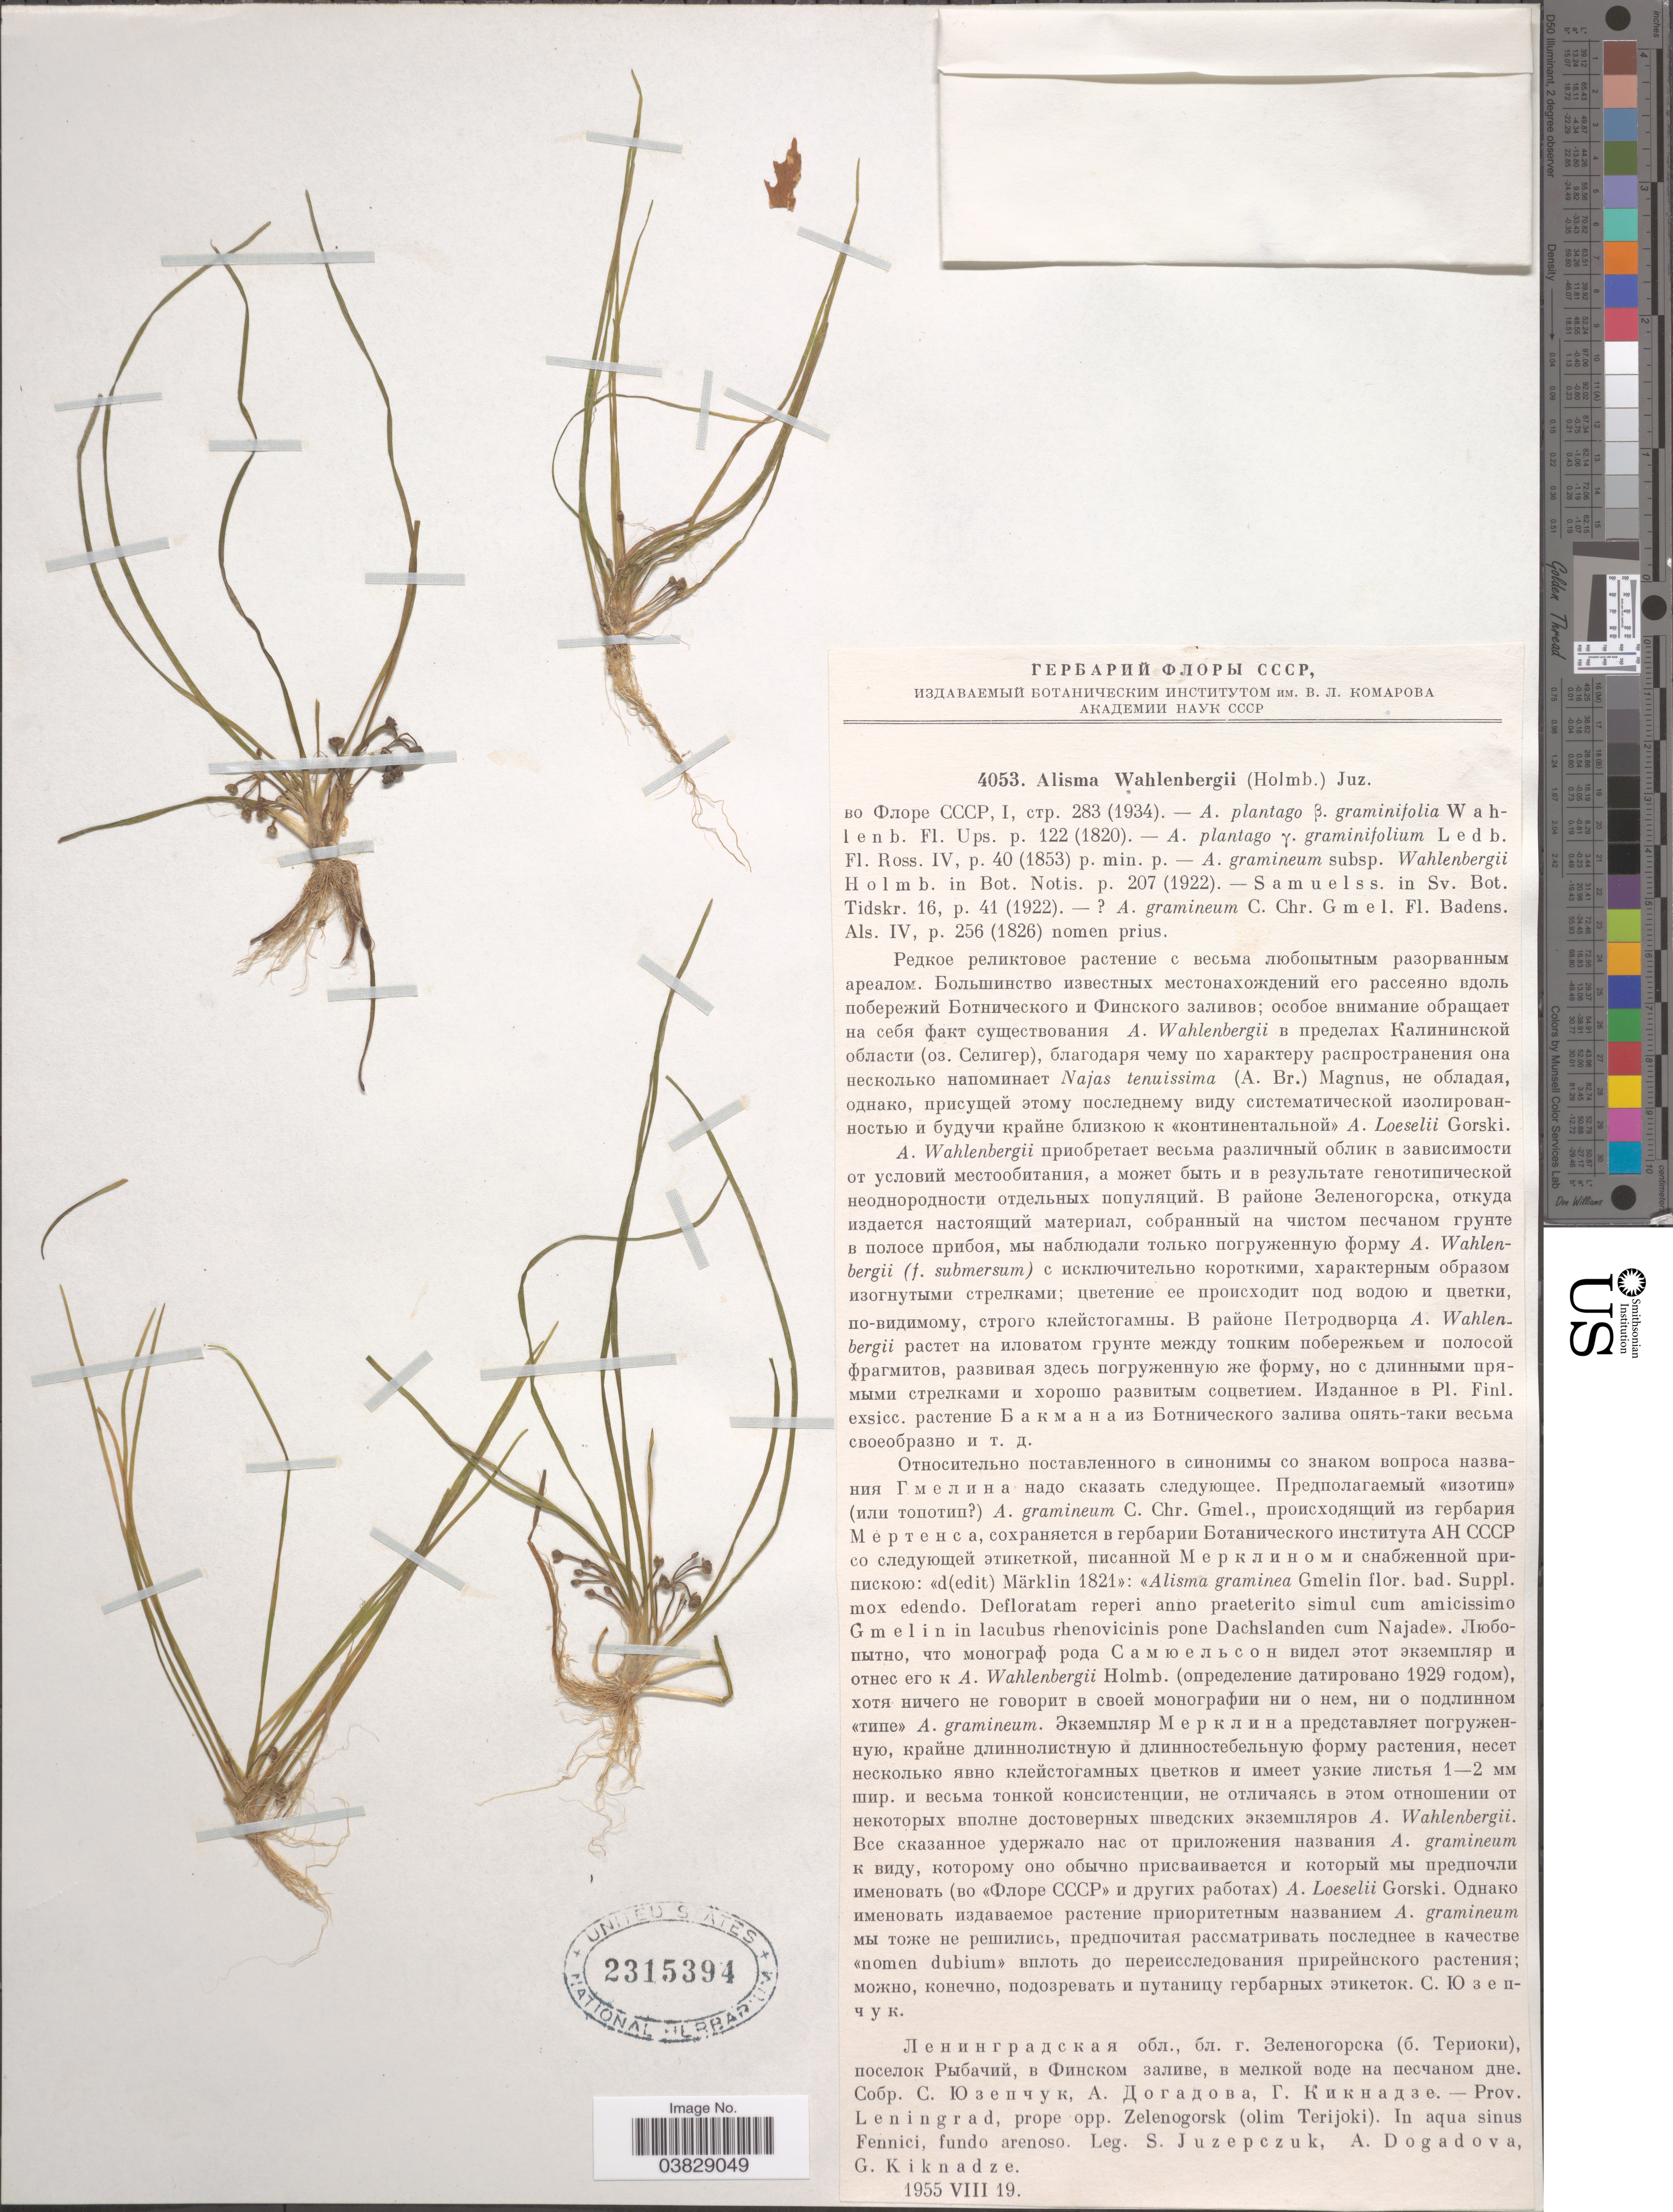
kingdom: Plantae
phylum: Tracheophyta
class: Liliopsida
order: Alismatales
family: Alismataceae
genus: Alisma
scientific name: Alisma wahlenbergii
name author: (Holmb.) Juz.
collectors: S. V. Juzepczuk, A. Dogadova & G. Kiknadze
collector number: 4053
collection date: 1955-08-19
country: Russian Federation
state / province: St. Petersburg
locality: Prov. Leningrad, prope opp. Zelenogorsk (olim Terijoki). In aqua sinus Fennici, fundo arenoso.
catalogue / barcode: US 2315394